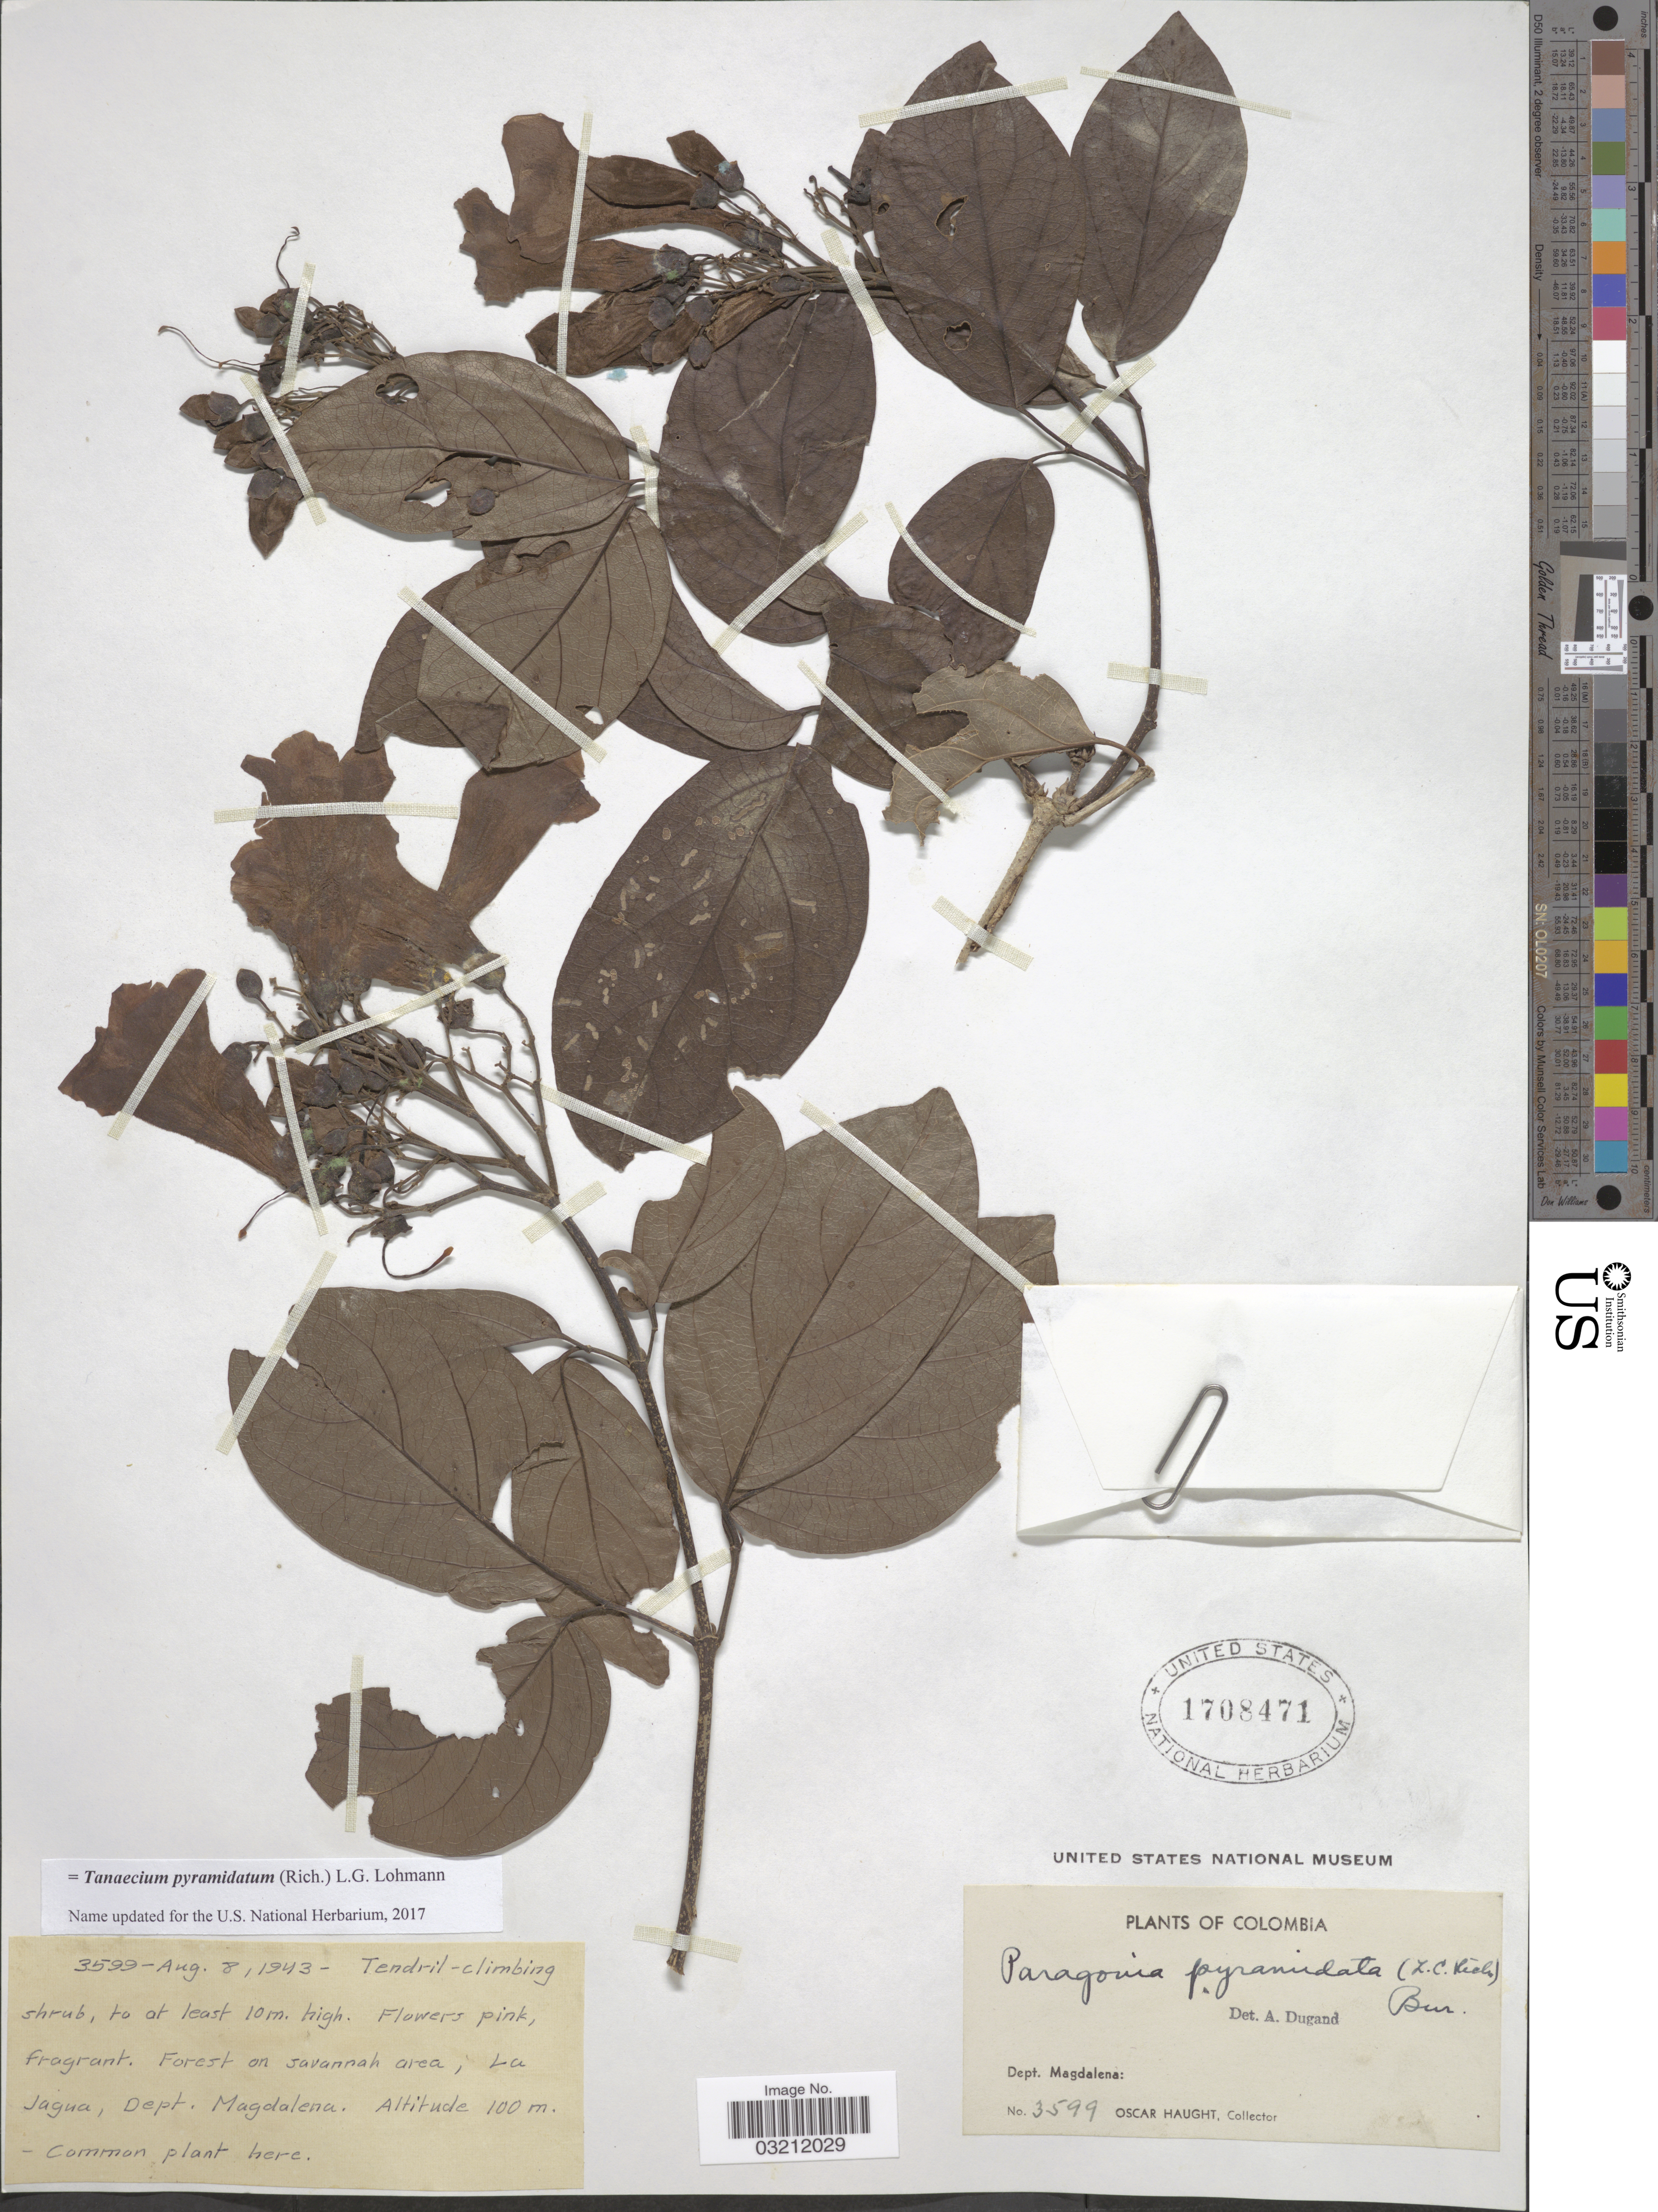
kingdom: Plantae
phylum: Tracheophyta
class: Magnoliopsida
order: Lamiales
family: Bignoniaceae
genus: Tanaecium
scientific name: Tanaecium pyramidatum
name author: (Rich.) L.G. Lohmann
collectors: O. L. Haught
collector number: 3599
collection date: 1943-08-08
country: Colombia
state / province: Magdalena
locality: La Jagua, Dept. Magdalena.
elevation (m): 100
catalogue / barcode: US 1708471